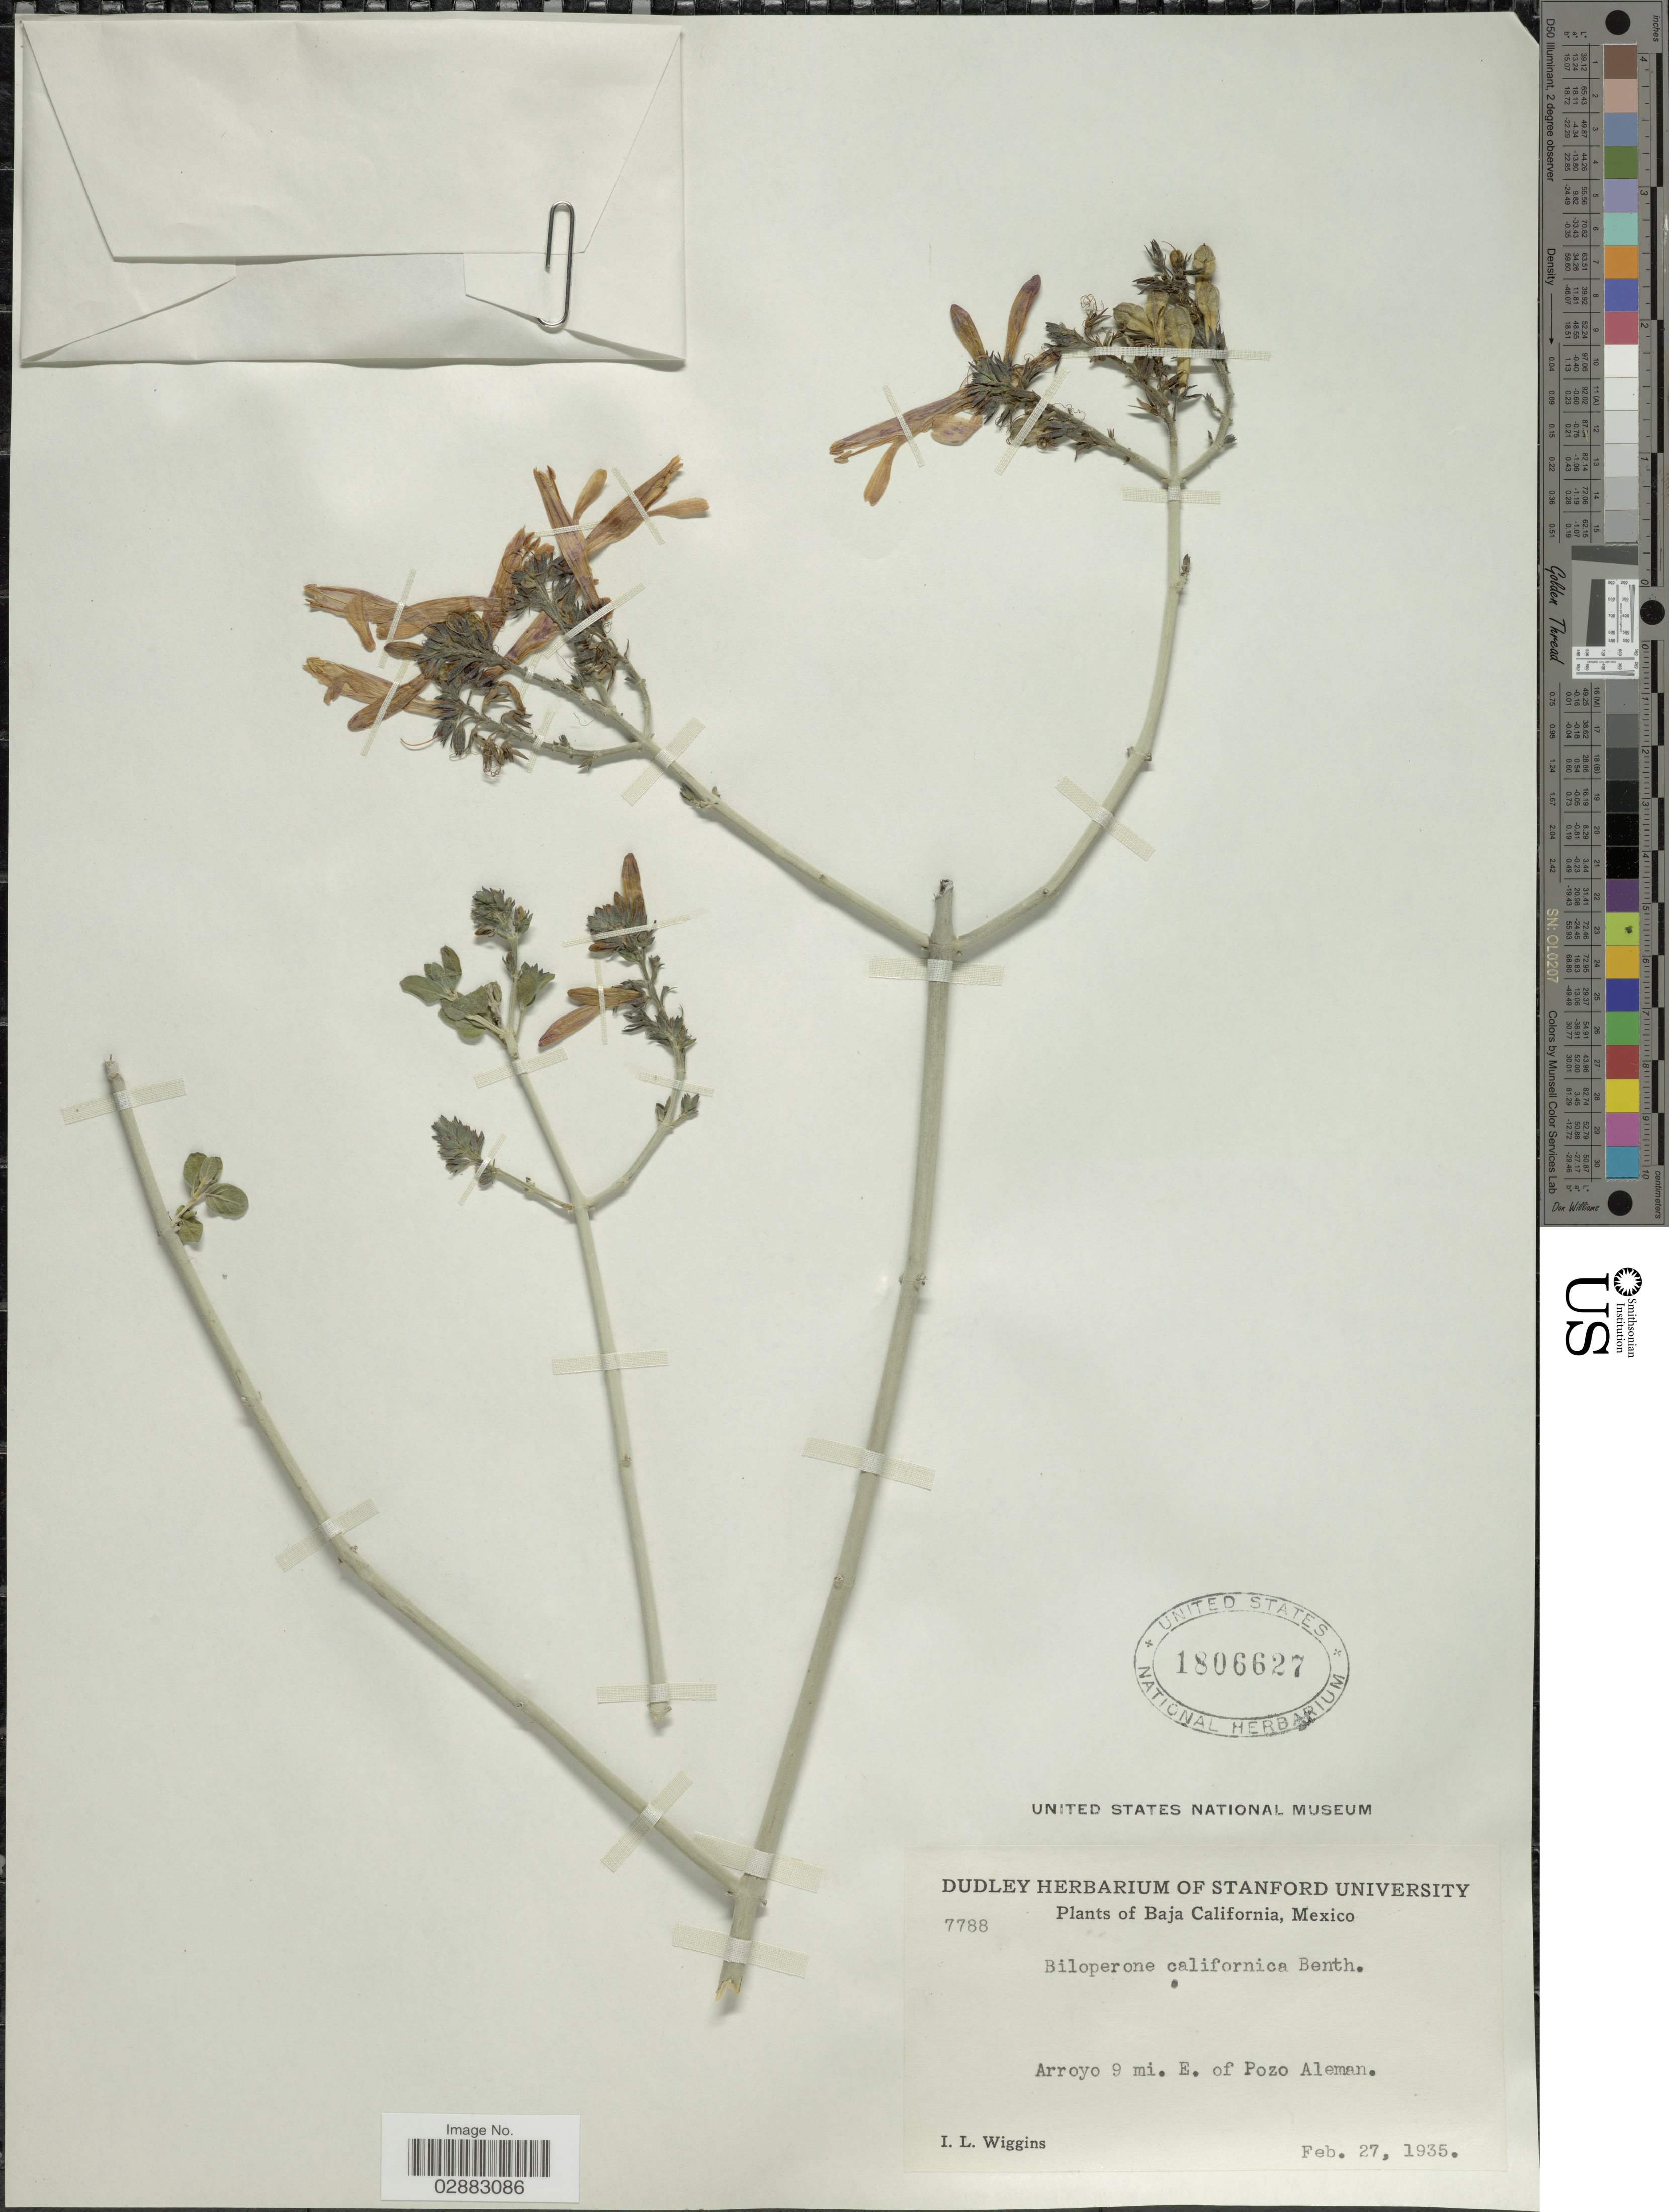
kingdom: Plantae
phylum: Tracheophyta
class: Magnoliopsida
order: Lamiales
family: Acanthaceae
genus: Beloperone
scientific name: Beloperone californica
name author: Benth.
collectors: I. L. Wiggins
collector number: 7788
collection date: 1935-02-27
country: Mexico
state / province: Baja California Norte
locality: Arroyo 9 mi. E. of Pozo Aleman.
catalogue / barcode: US 1806627